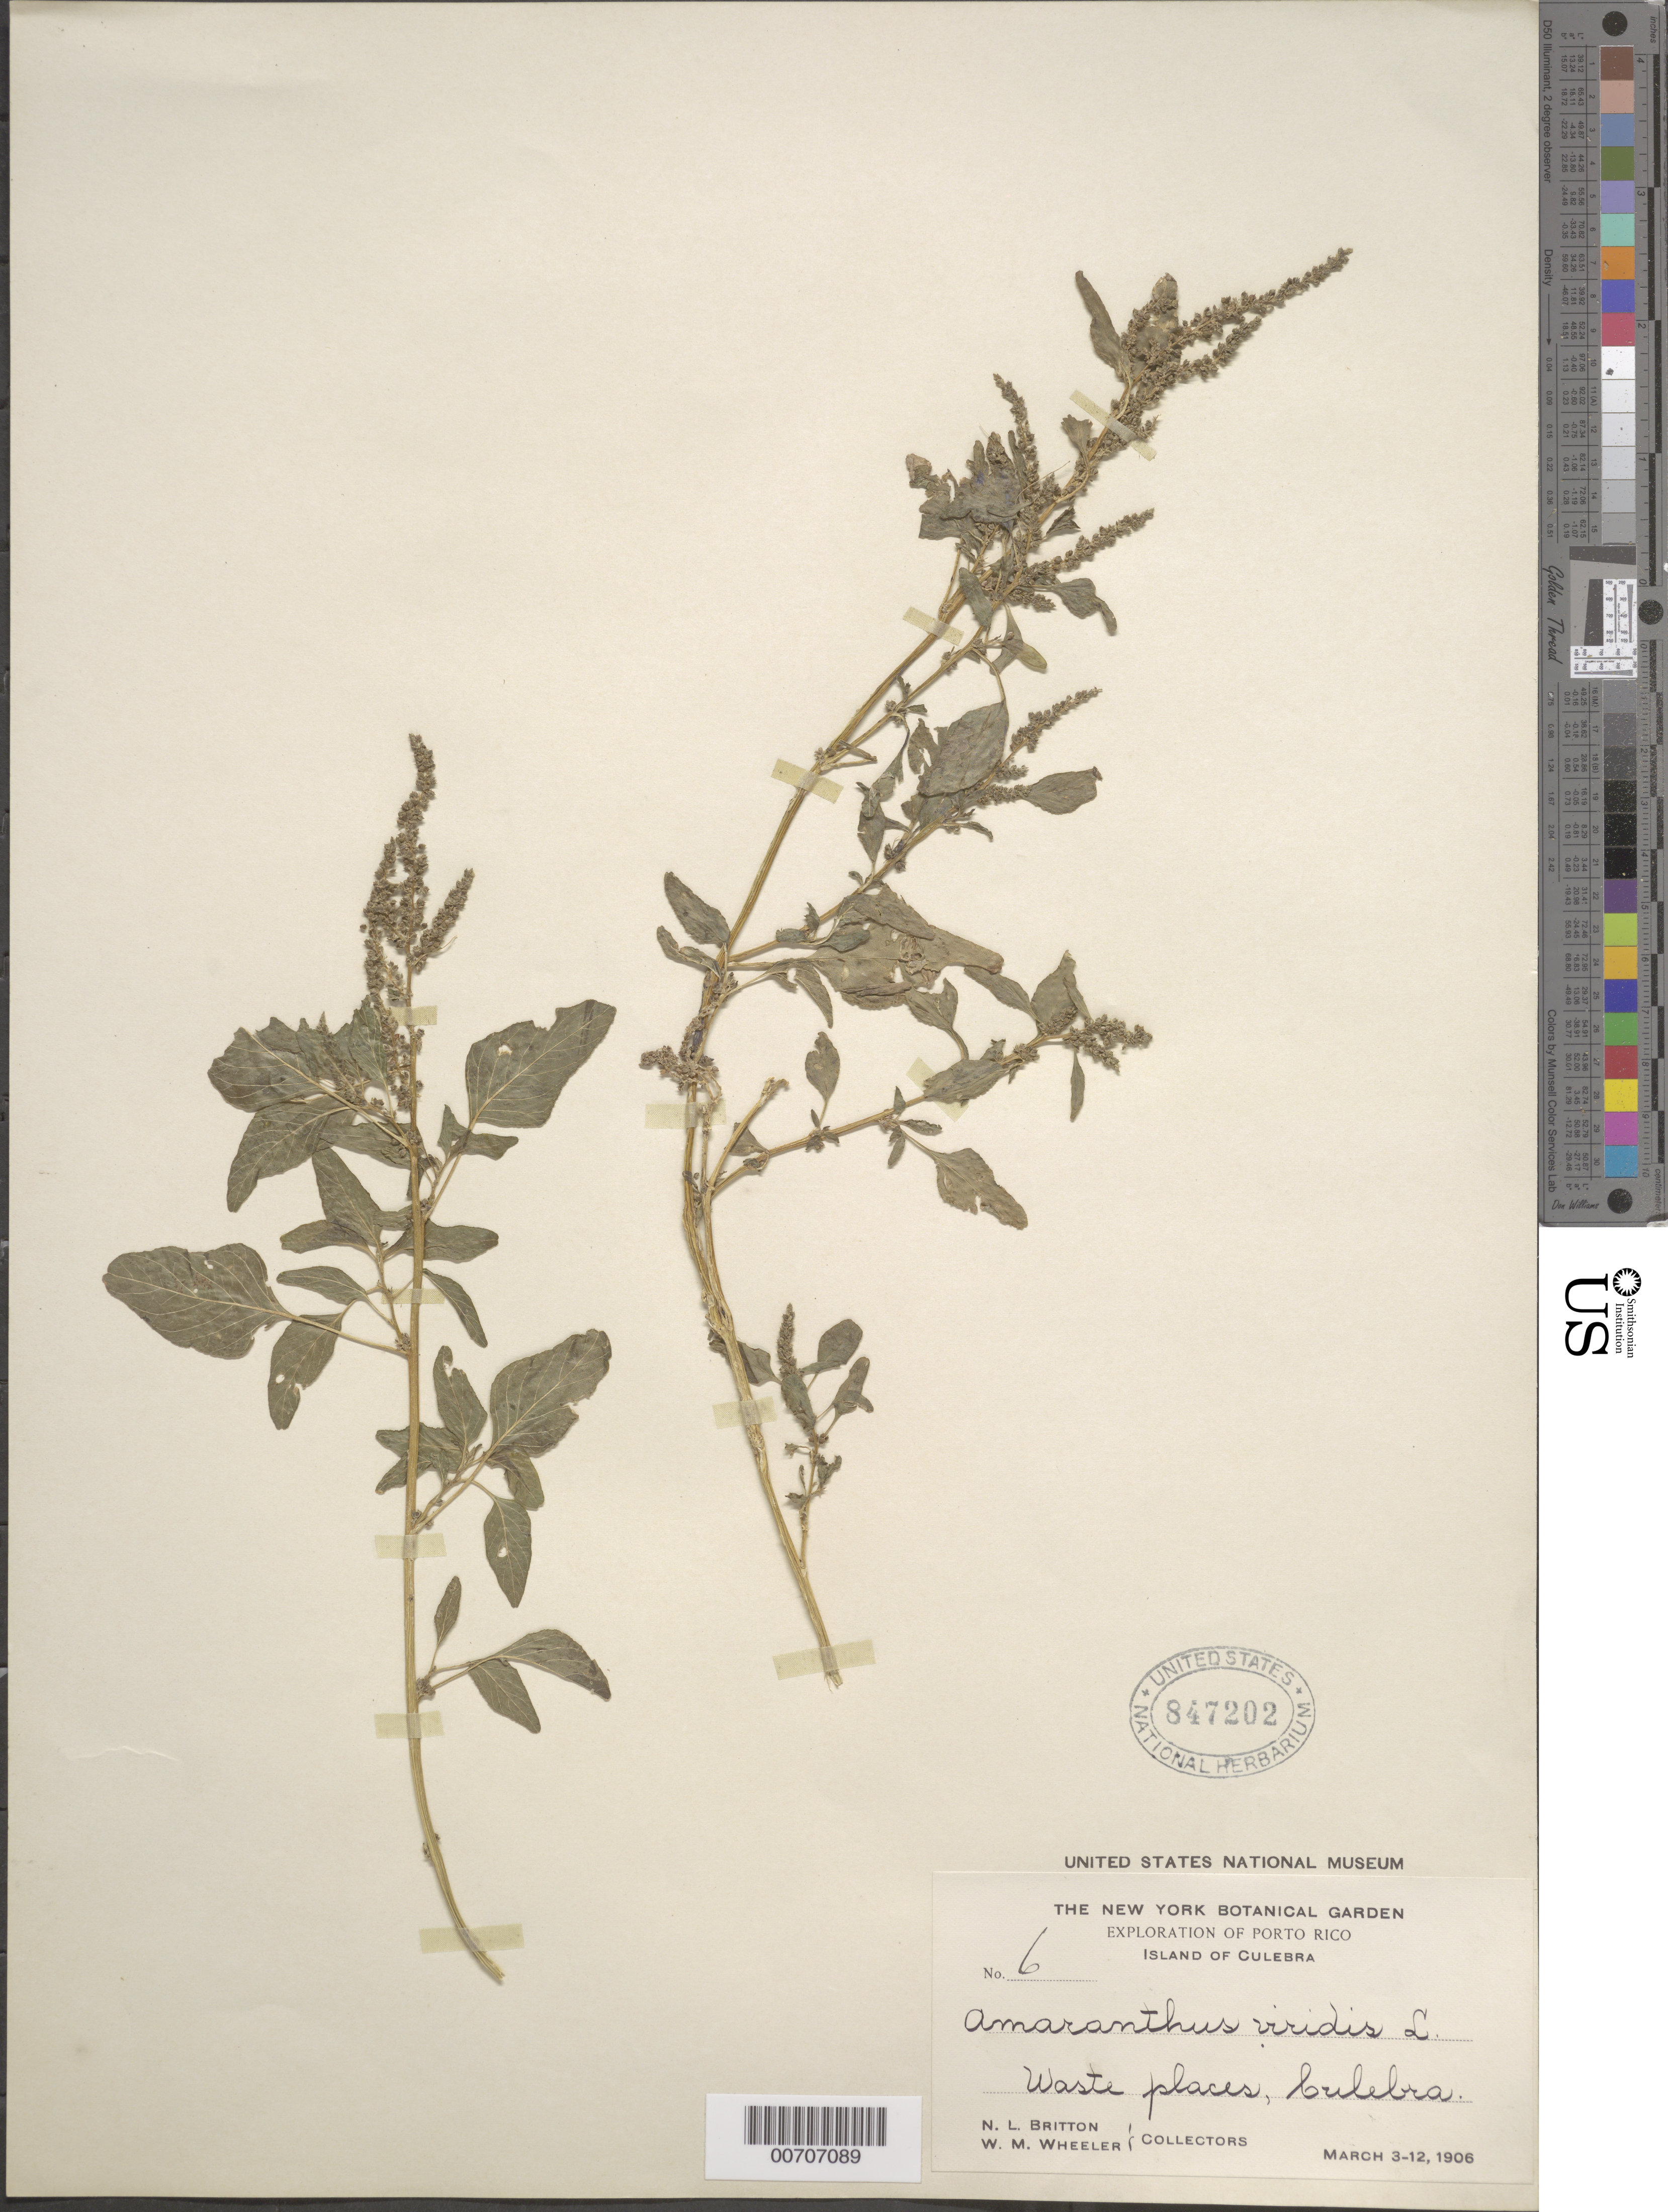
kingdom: Plantae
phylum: Tracheophyta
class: Magnoliopsida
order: Caryophyllales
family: Amaranthaceae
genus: Amaranthus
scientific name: Amaranthus viridis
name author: L.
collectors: N. Britton & W. Wheeler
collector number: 6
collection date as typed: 03 Mar 1906 to 12 Mar 1906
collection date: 1906-03-03/1906-03-12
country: Puerto Rico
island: Culebra Island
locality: Culebra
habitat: Waste places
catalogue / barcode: US 847202